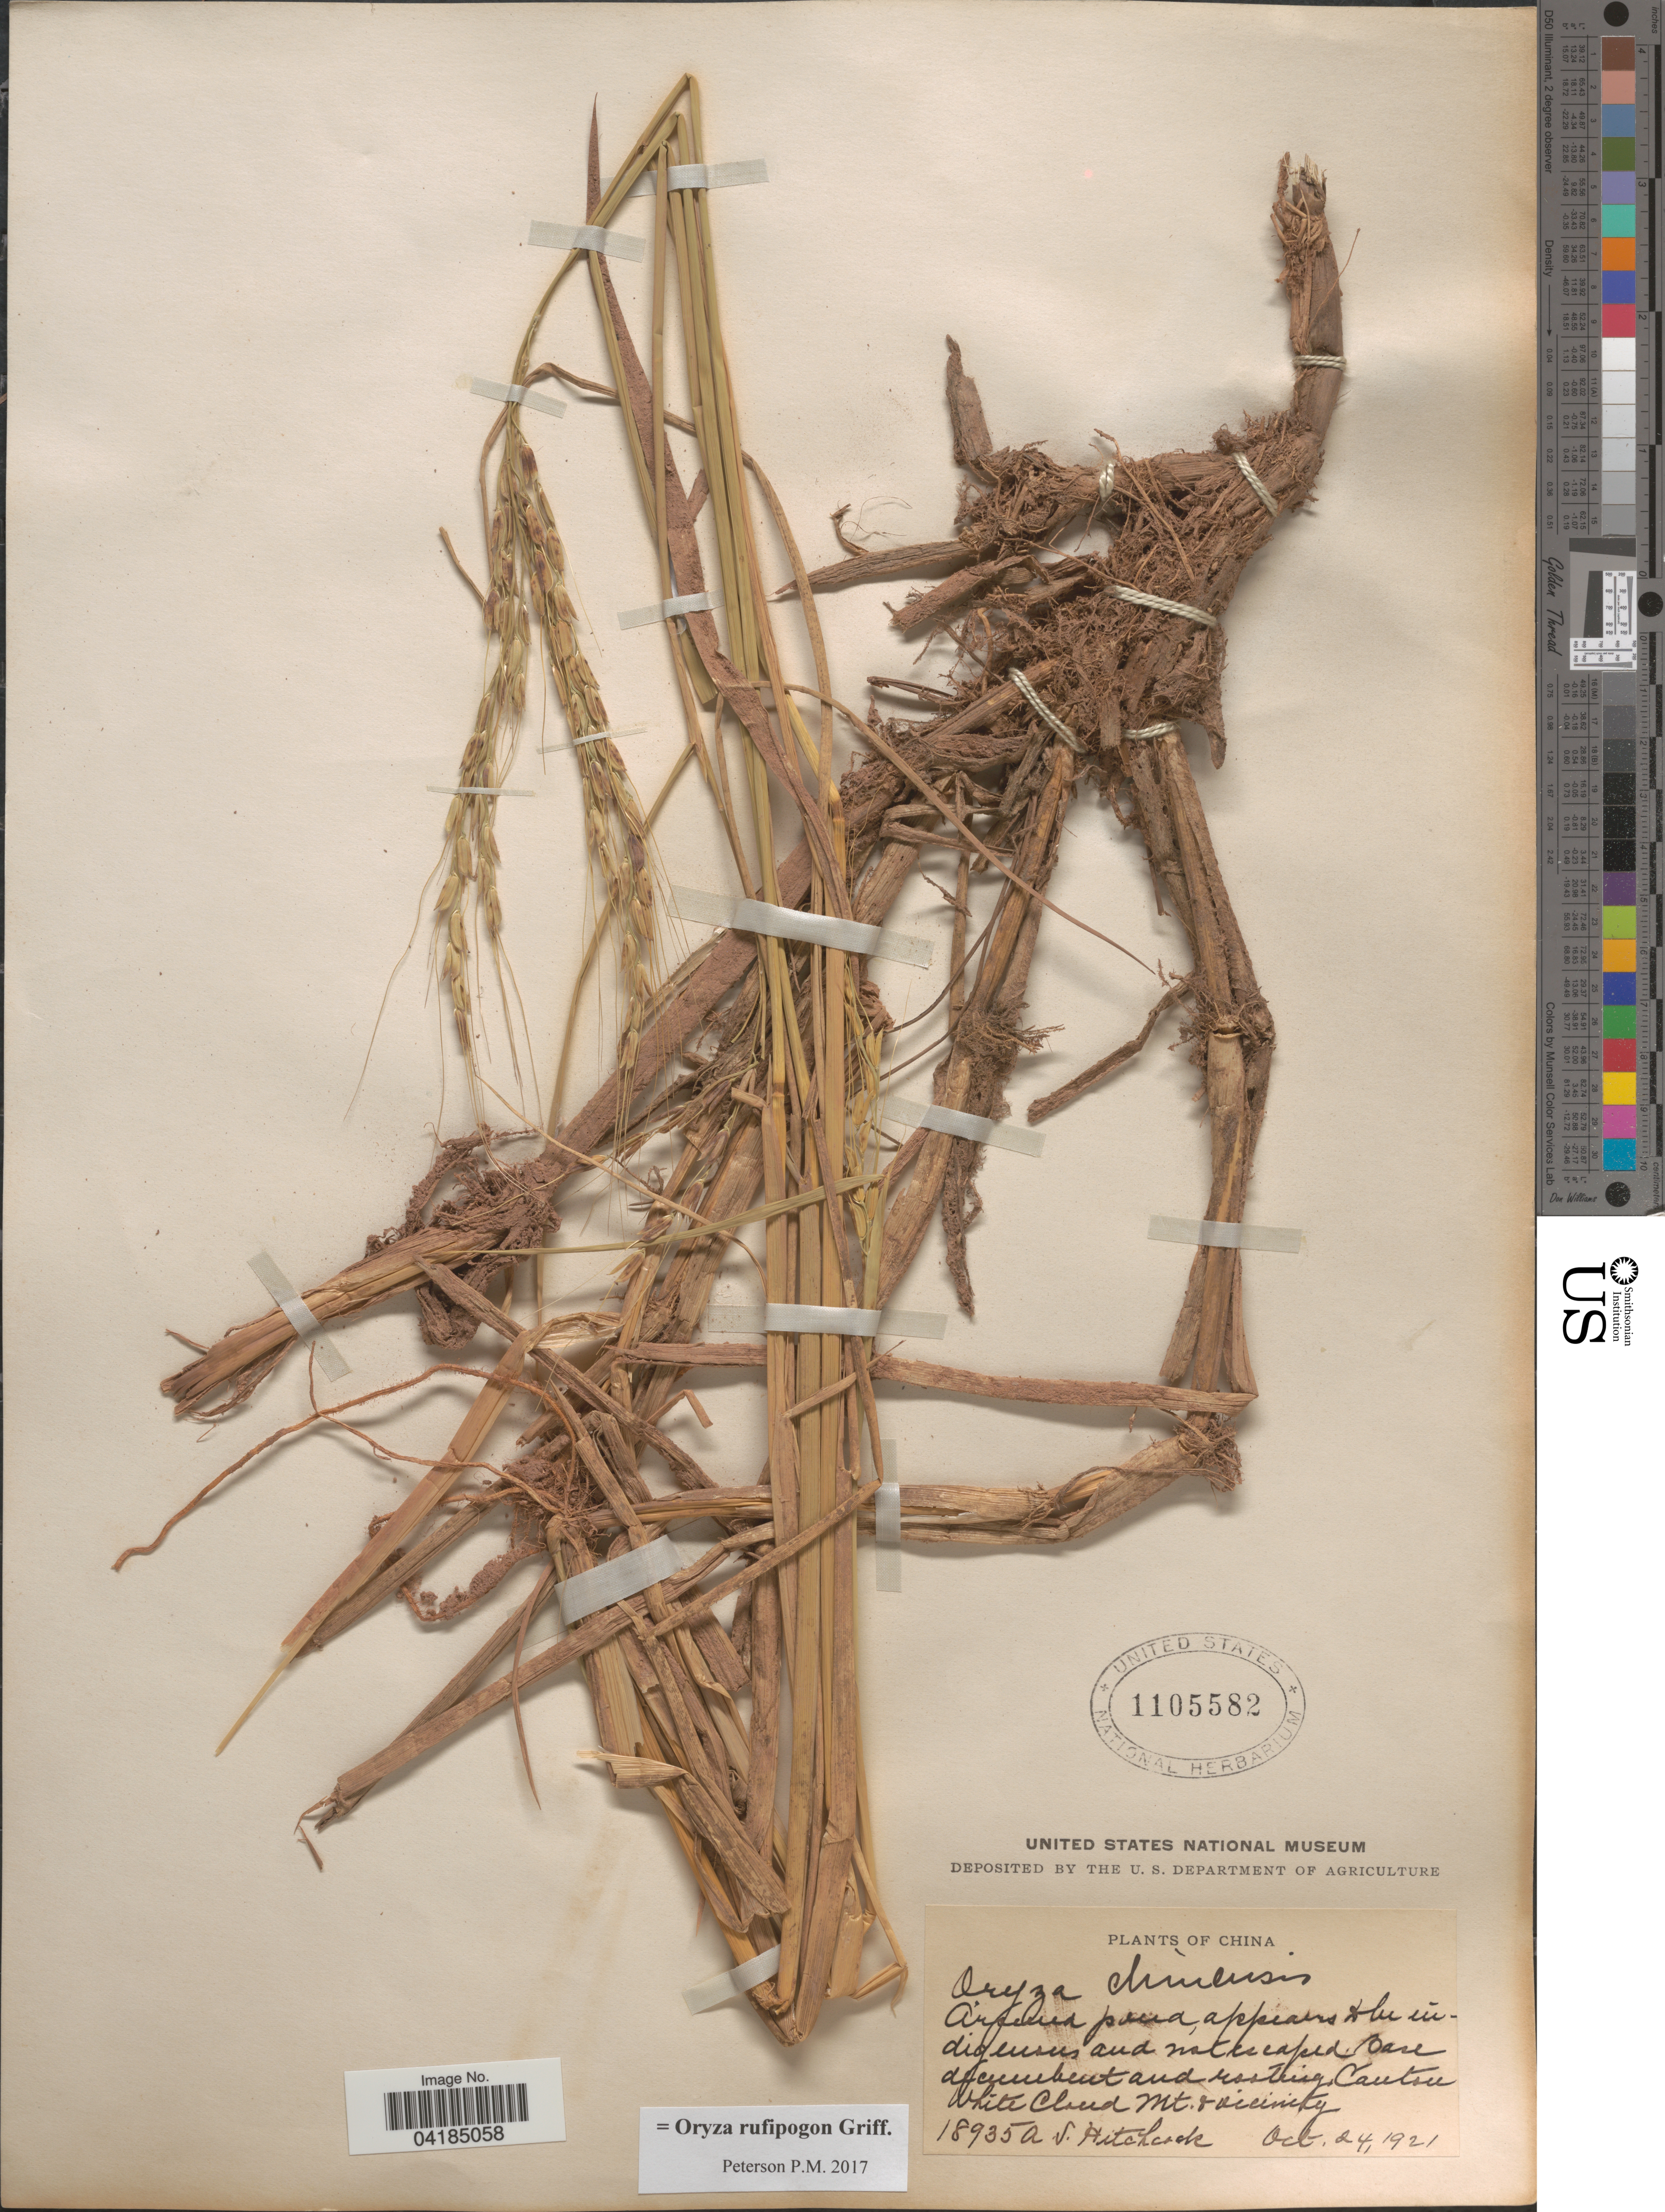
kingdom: Plantae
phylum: Tracheophyta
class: Liliopsida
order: Poales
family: Poaceae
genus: Oryza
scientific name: Oryza rufipogon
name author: Griffith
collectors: A. S. Hitchcock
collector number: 18935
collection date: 1921-10-24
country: China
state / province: Guangdong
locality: Canton White Cloud Mt. & vicinity.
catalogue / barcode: US 1105582